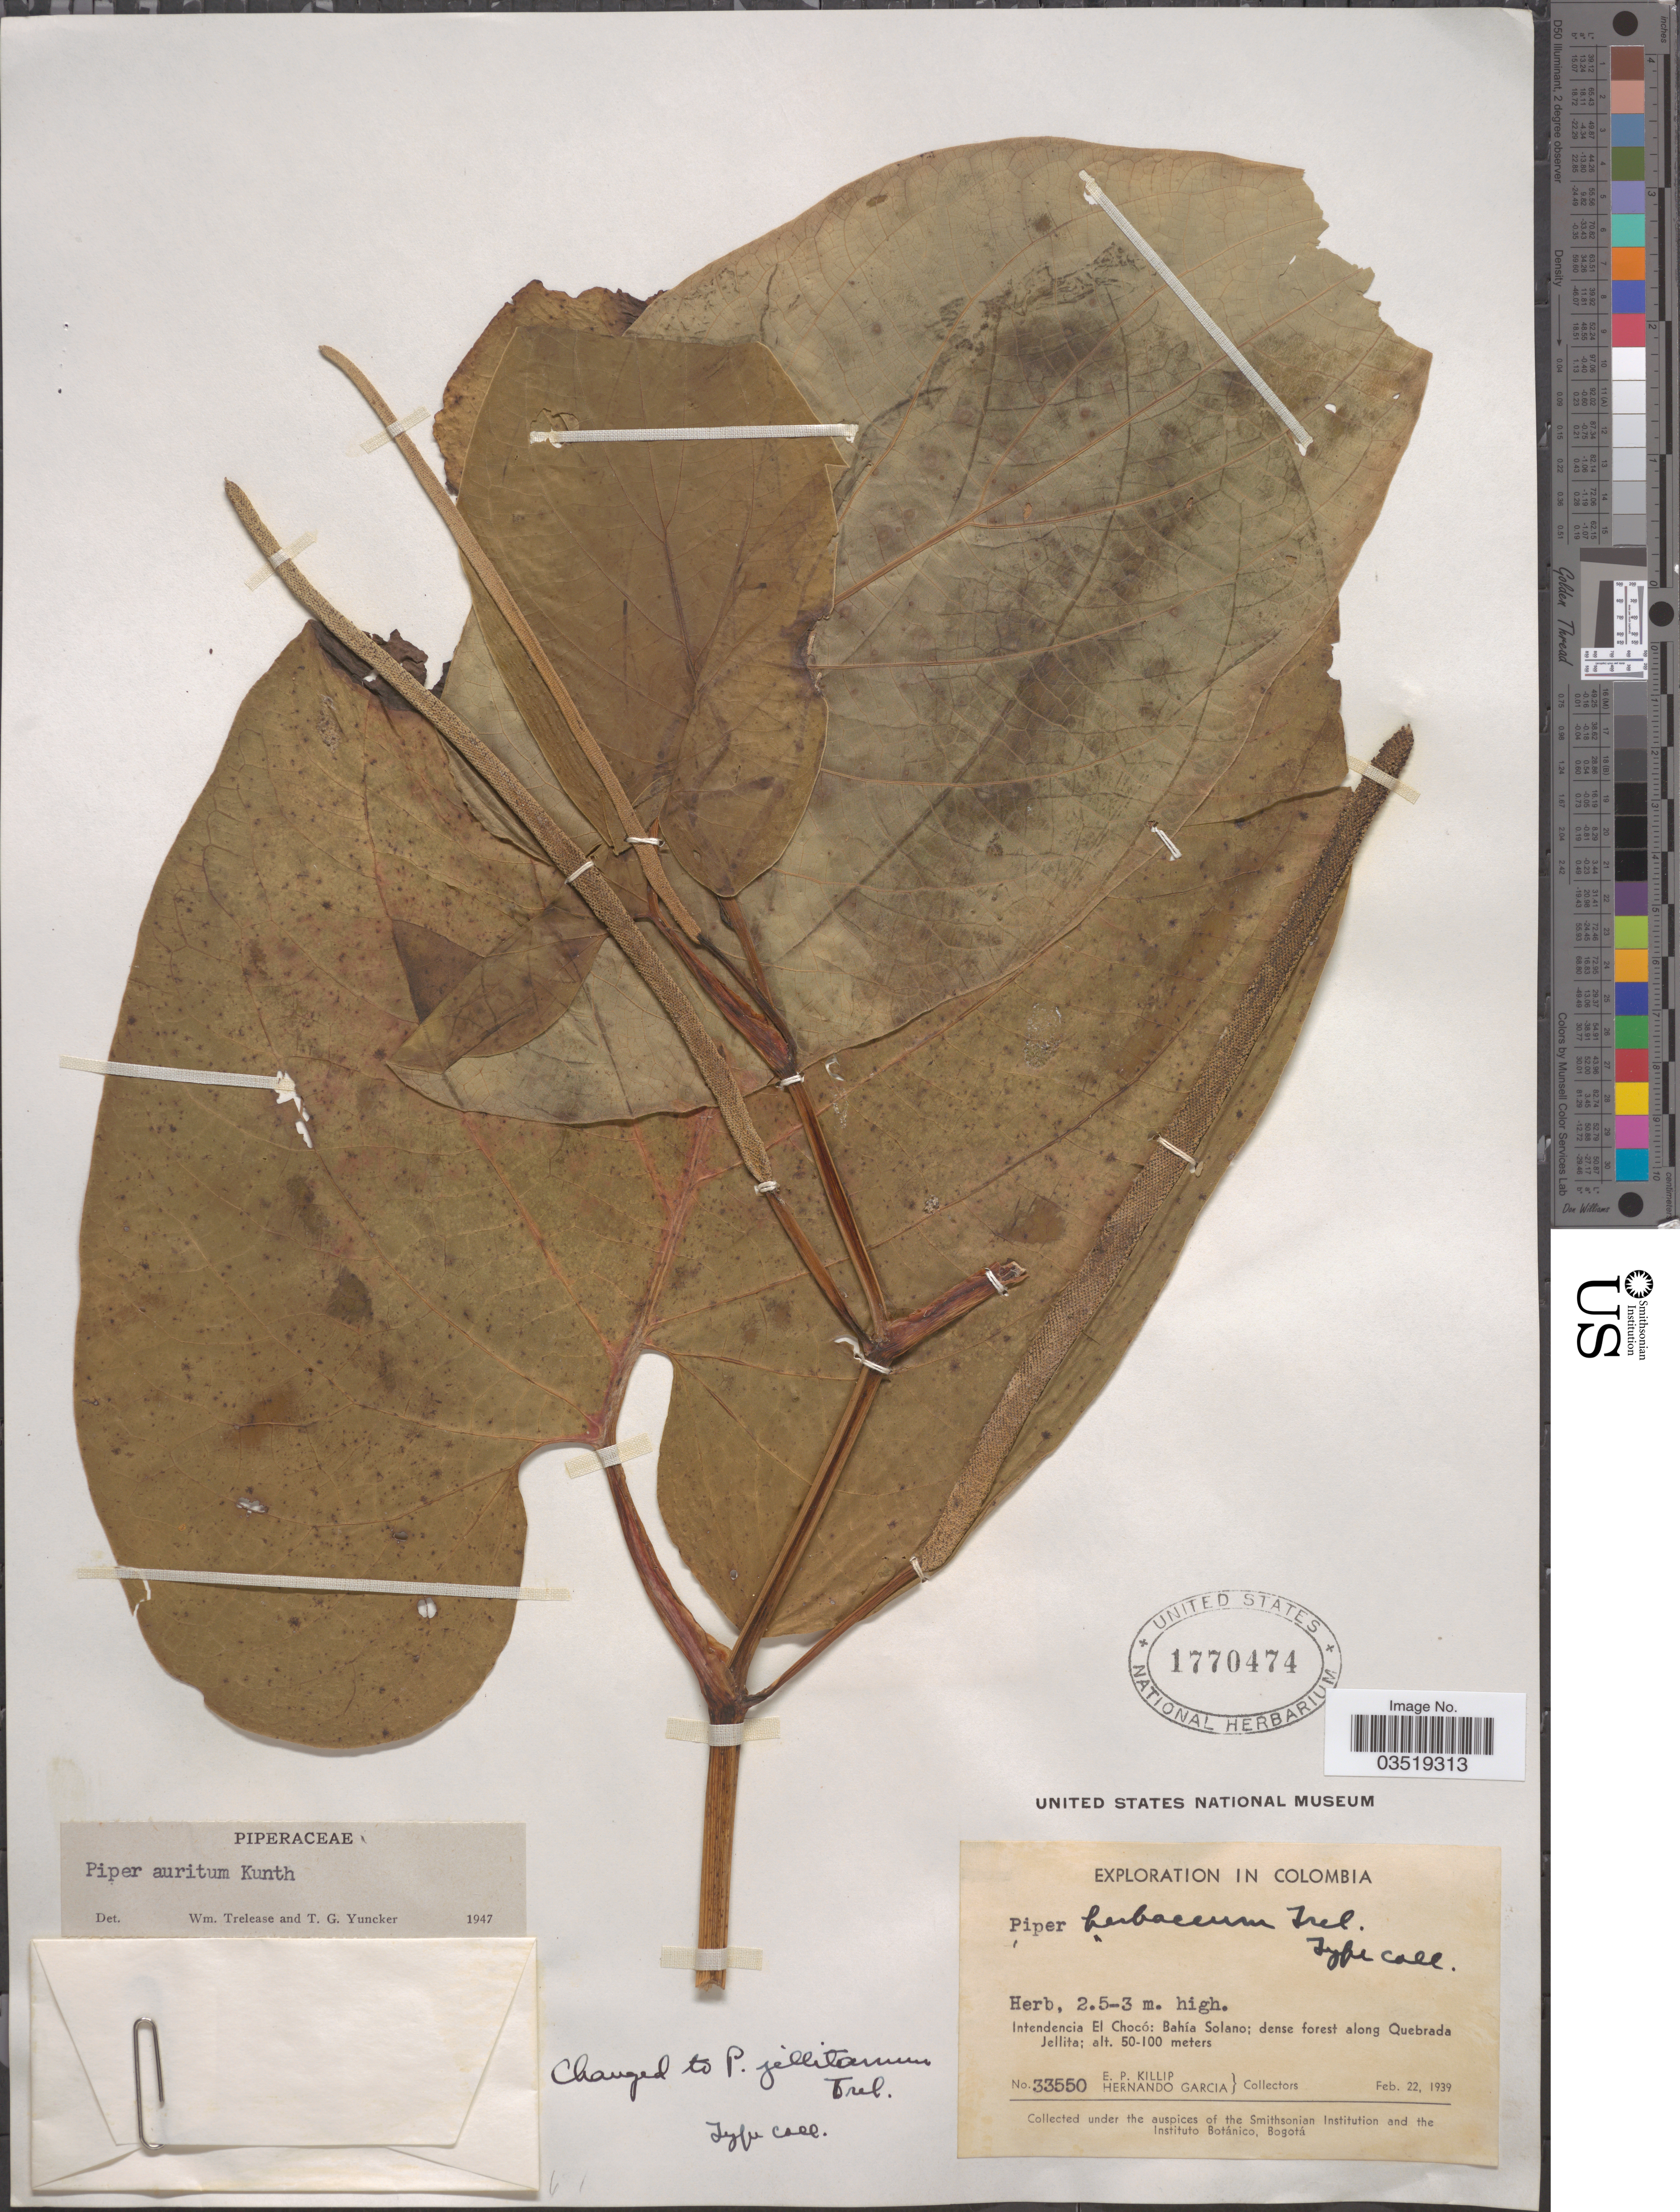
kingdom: Plantae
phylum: Tracheophyta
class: Magnoliopsida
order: Piperales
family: Piperaceae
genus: Piper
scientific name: Piper auritum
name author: Kunth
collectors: E. P. Killip & H. Garcia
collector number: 33550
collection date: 1939-02-22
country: Colombia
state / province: Chocó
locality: Intendencia El Chocó: Bahía Solano; dense forest along Quebrada Jellita.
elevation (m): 50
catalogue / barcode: US 1770474